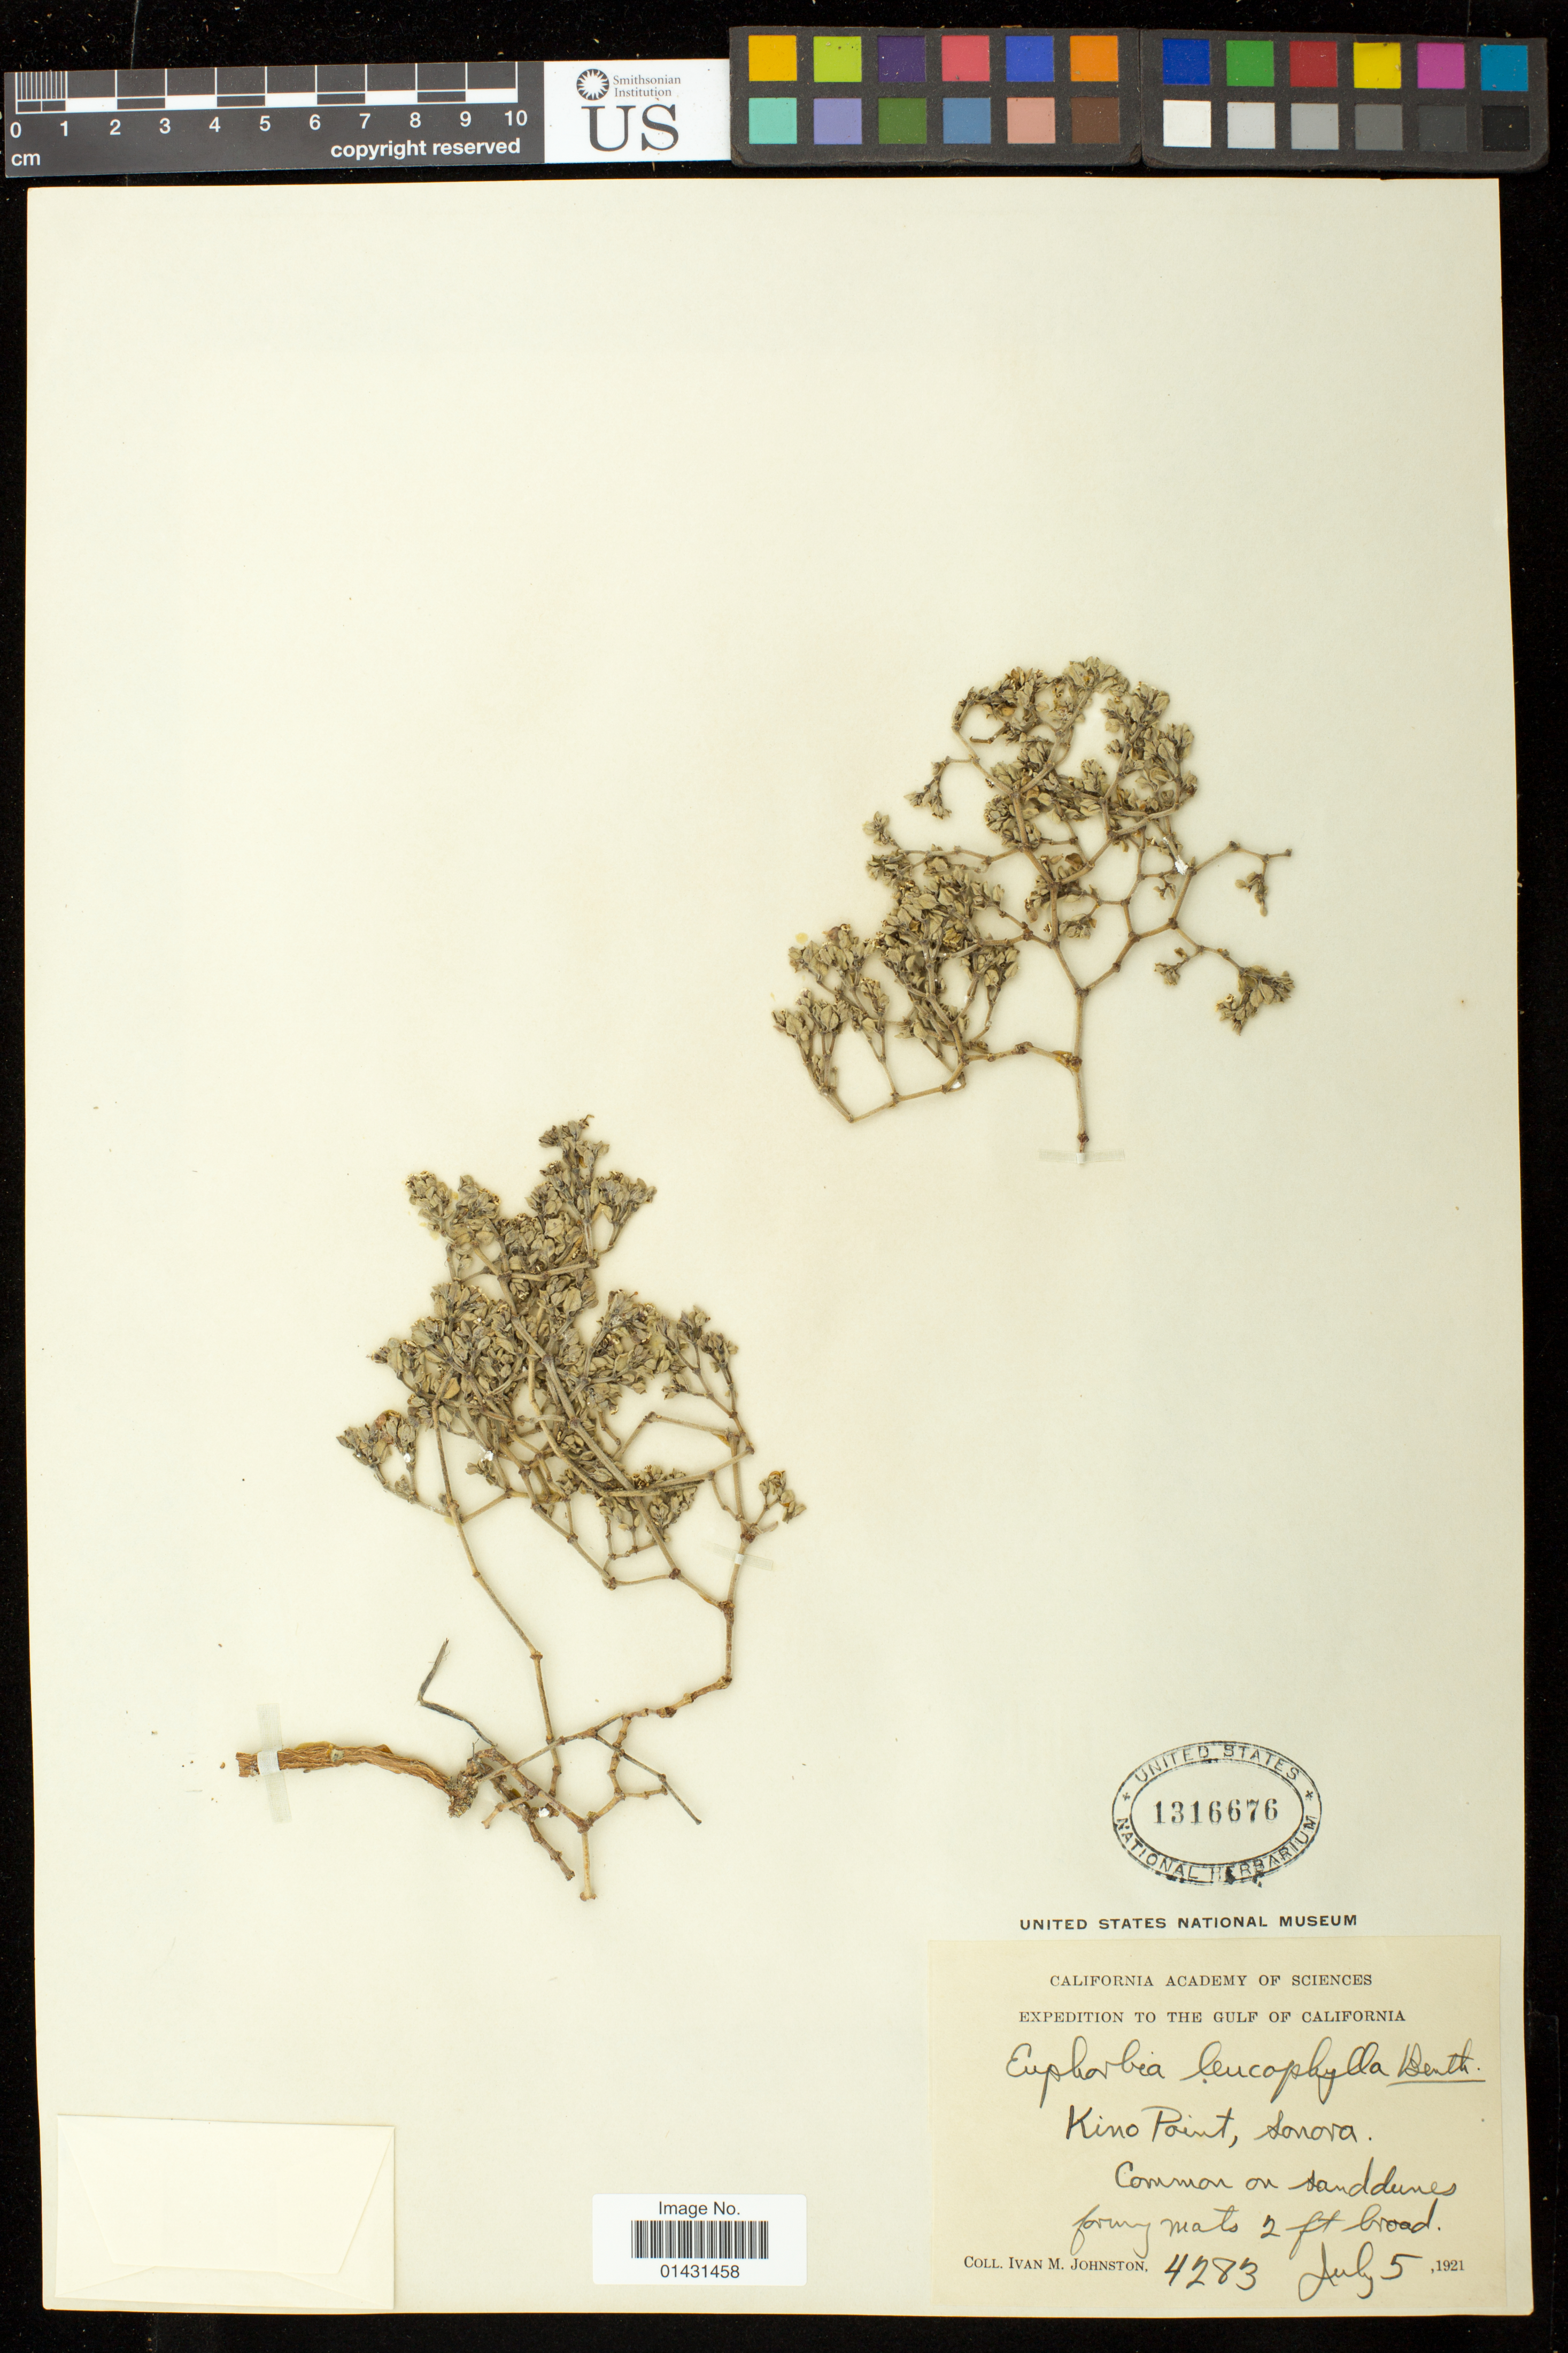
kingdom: Plantae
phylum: Tracheophyta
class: Magnoliopsida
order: Malpighiales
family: Euphorbiaceae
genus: Euphorbia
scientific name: Euphorbia leucophylla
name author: Benth.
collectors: I.M. Johnston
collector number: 4283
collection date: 1921-07-05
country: Mexico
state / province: Sonora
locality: Kino Point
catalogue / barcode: US 1316676